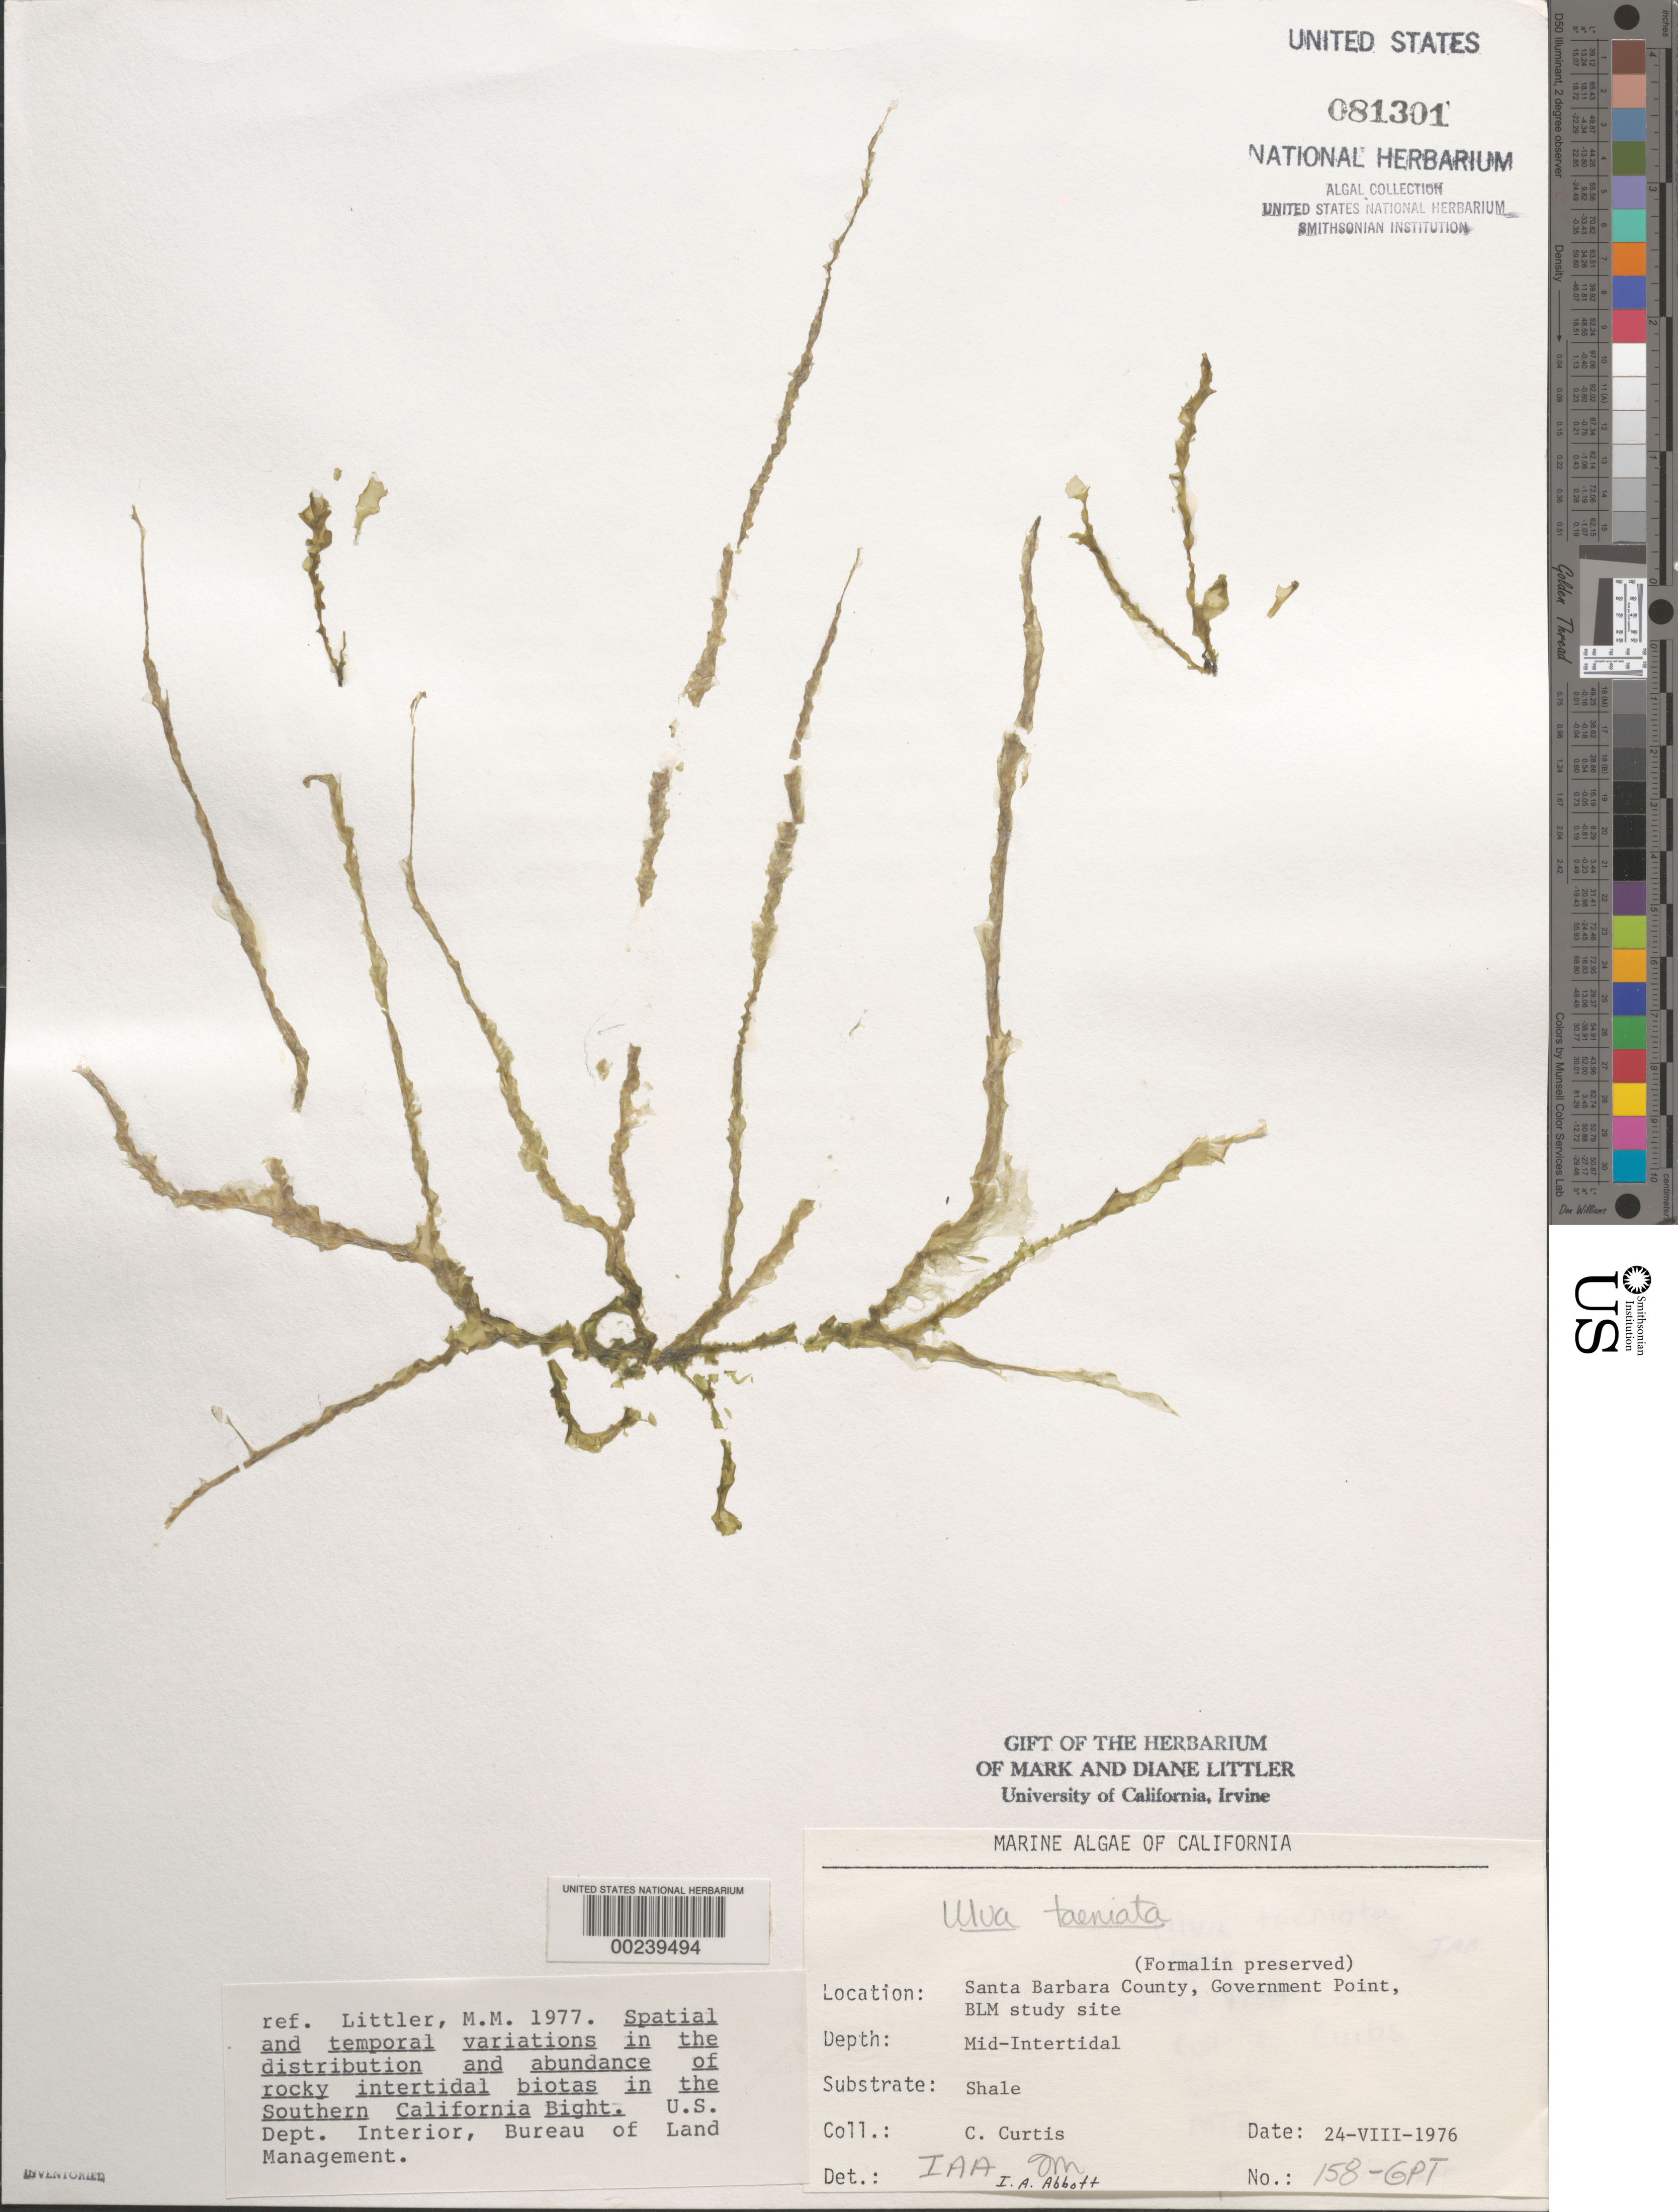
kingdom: Plantae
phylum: Chlorophyta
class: Ulvophyceae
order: Ulvales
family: Ulvaceae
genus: Ulva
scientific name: Ulva taeniata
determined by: Abbott, I. A.; Murray, S. N.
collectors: C. Curtis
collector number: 158-GPT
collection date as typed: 24 Aug 1976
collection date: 1976-08-24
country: United States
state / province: California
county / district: Santa Barbara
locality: Government Point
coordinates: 34 26'31"N, 120 24'06"W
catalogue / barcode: US 81301